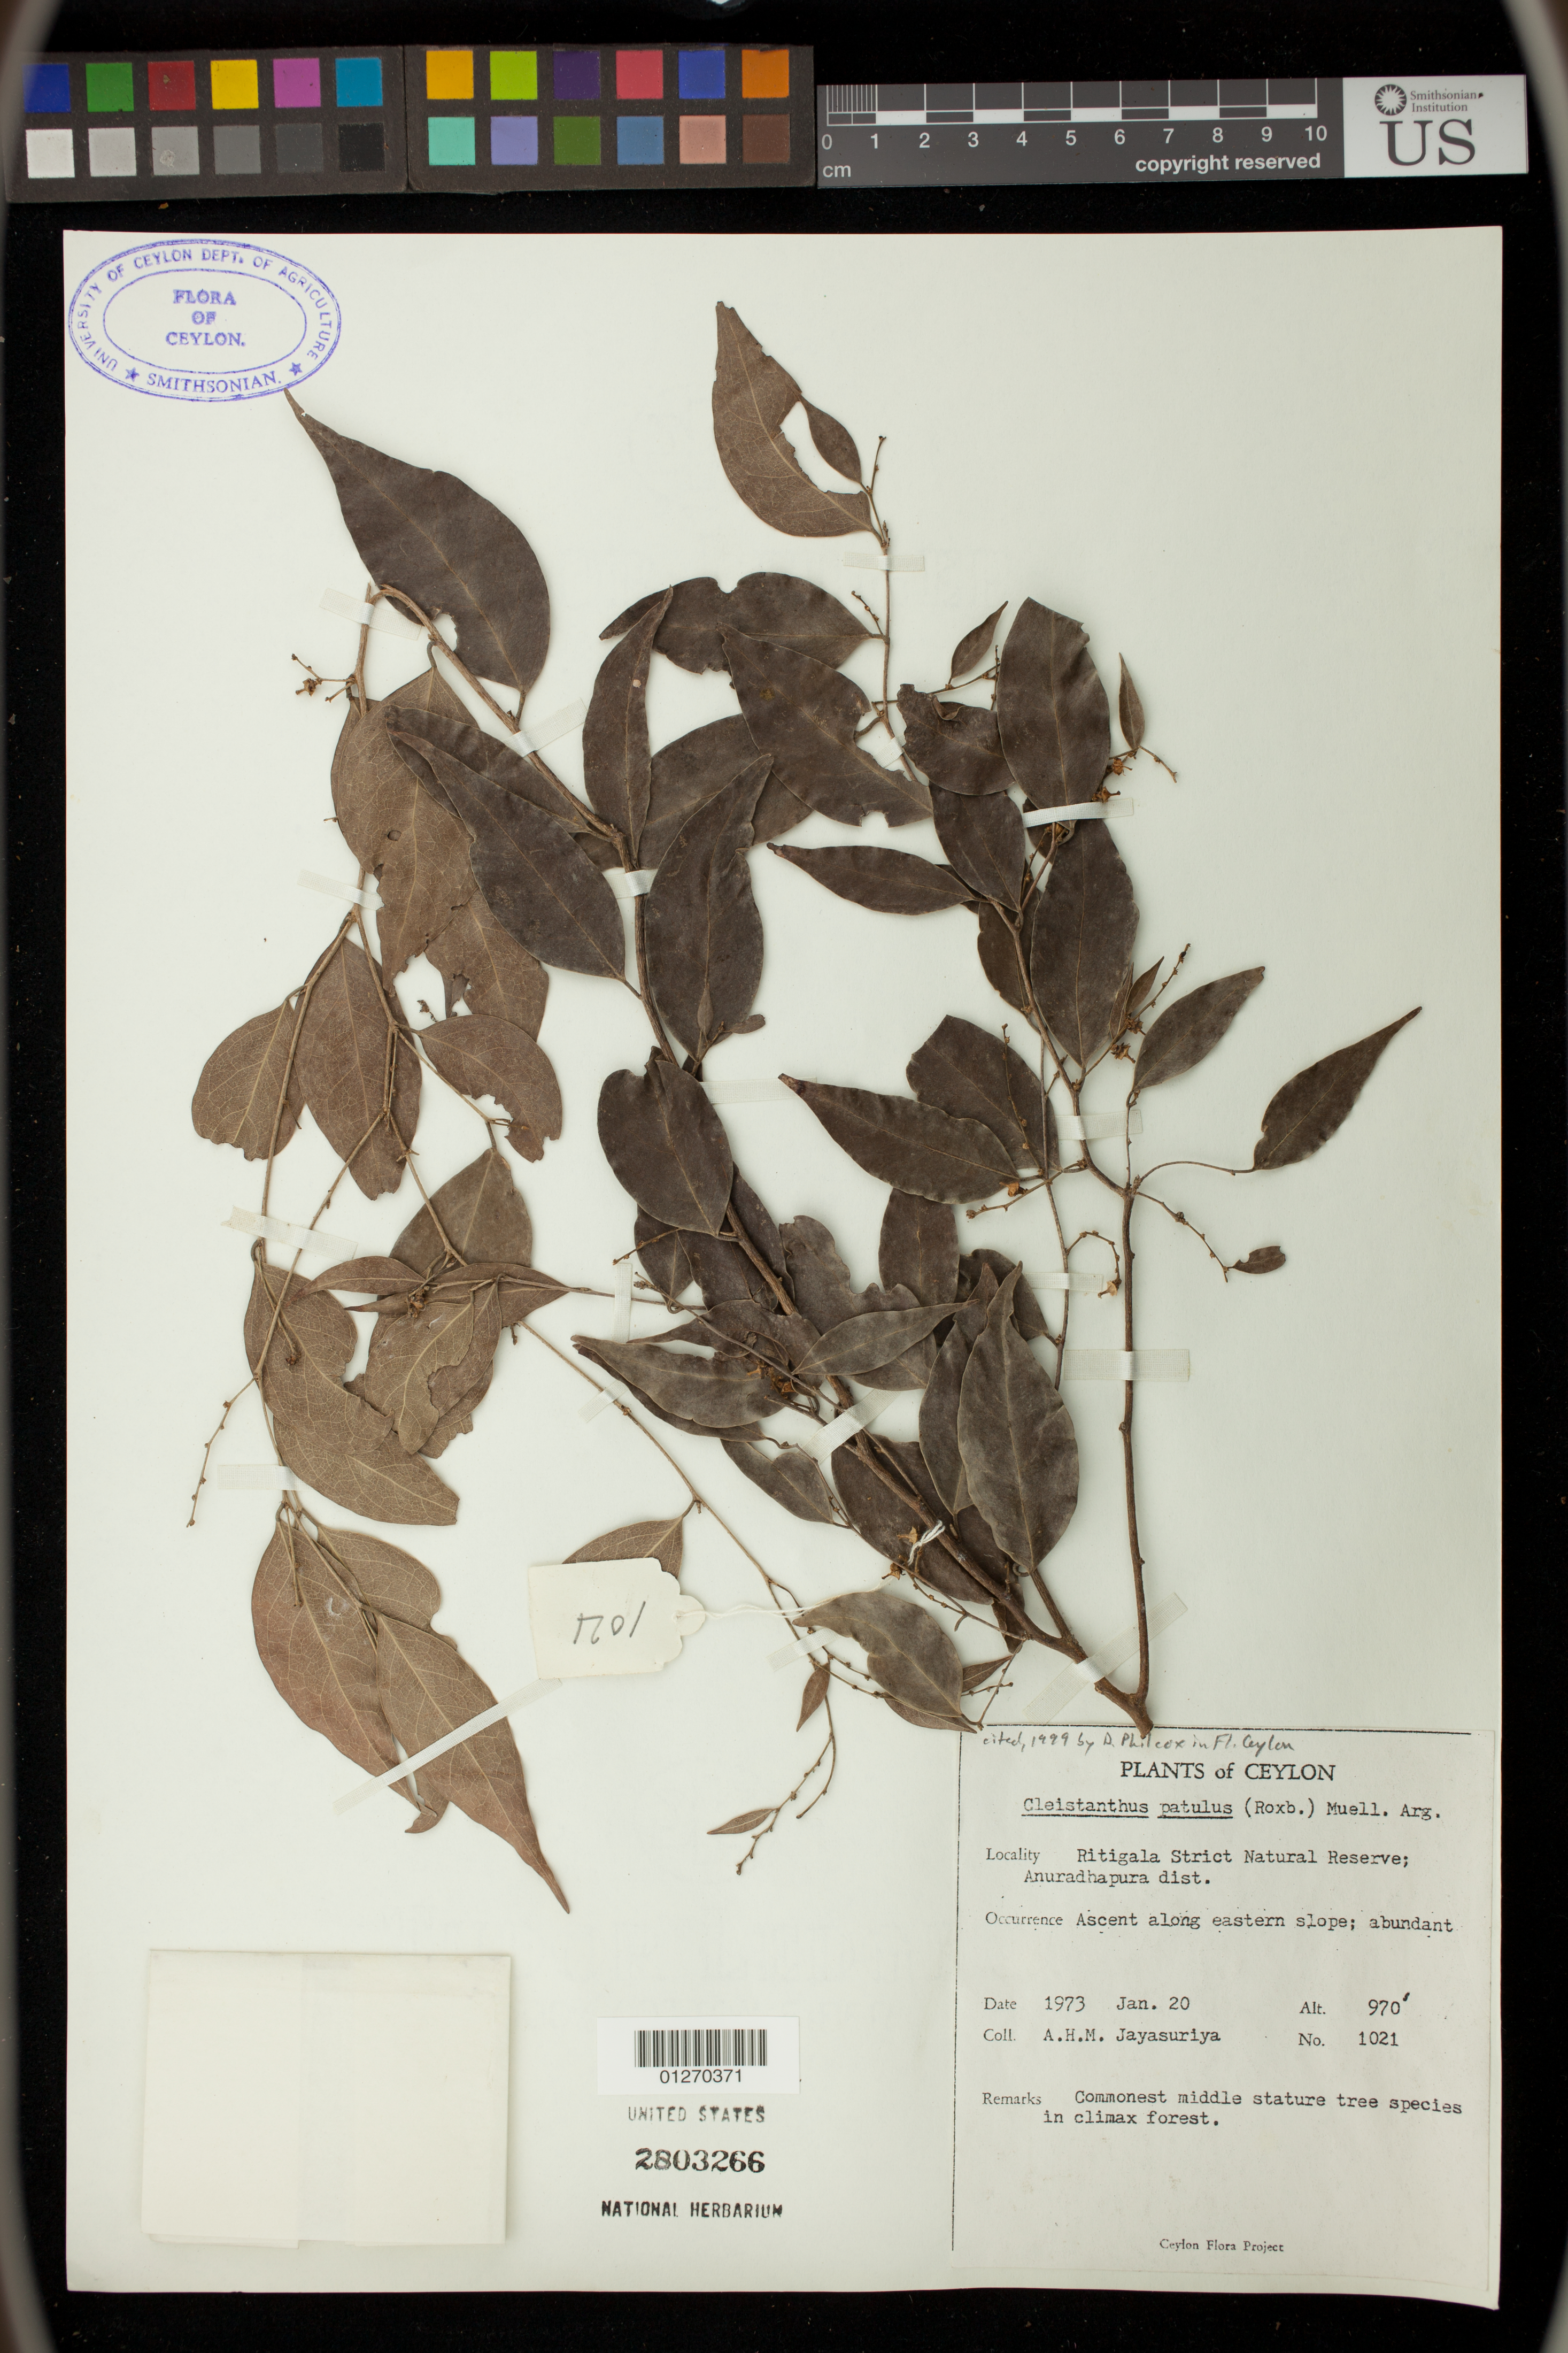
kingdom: Plantae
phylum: Tracheophyta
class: Magnoliopsida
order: Malpighiales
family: Phyllanthaceae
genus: Cleistanthus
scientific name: Cleistanthus patulus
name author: (Roxb.) Müll. Arg.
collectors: A. H. Jayasuriya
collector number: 1021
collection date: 1973-01-20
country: Sri Lanka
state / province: North Central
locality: Ritigala Strict Natural Reserve; Anuradhapura dist.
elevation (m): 296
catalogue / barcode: US 2803266